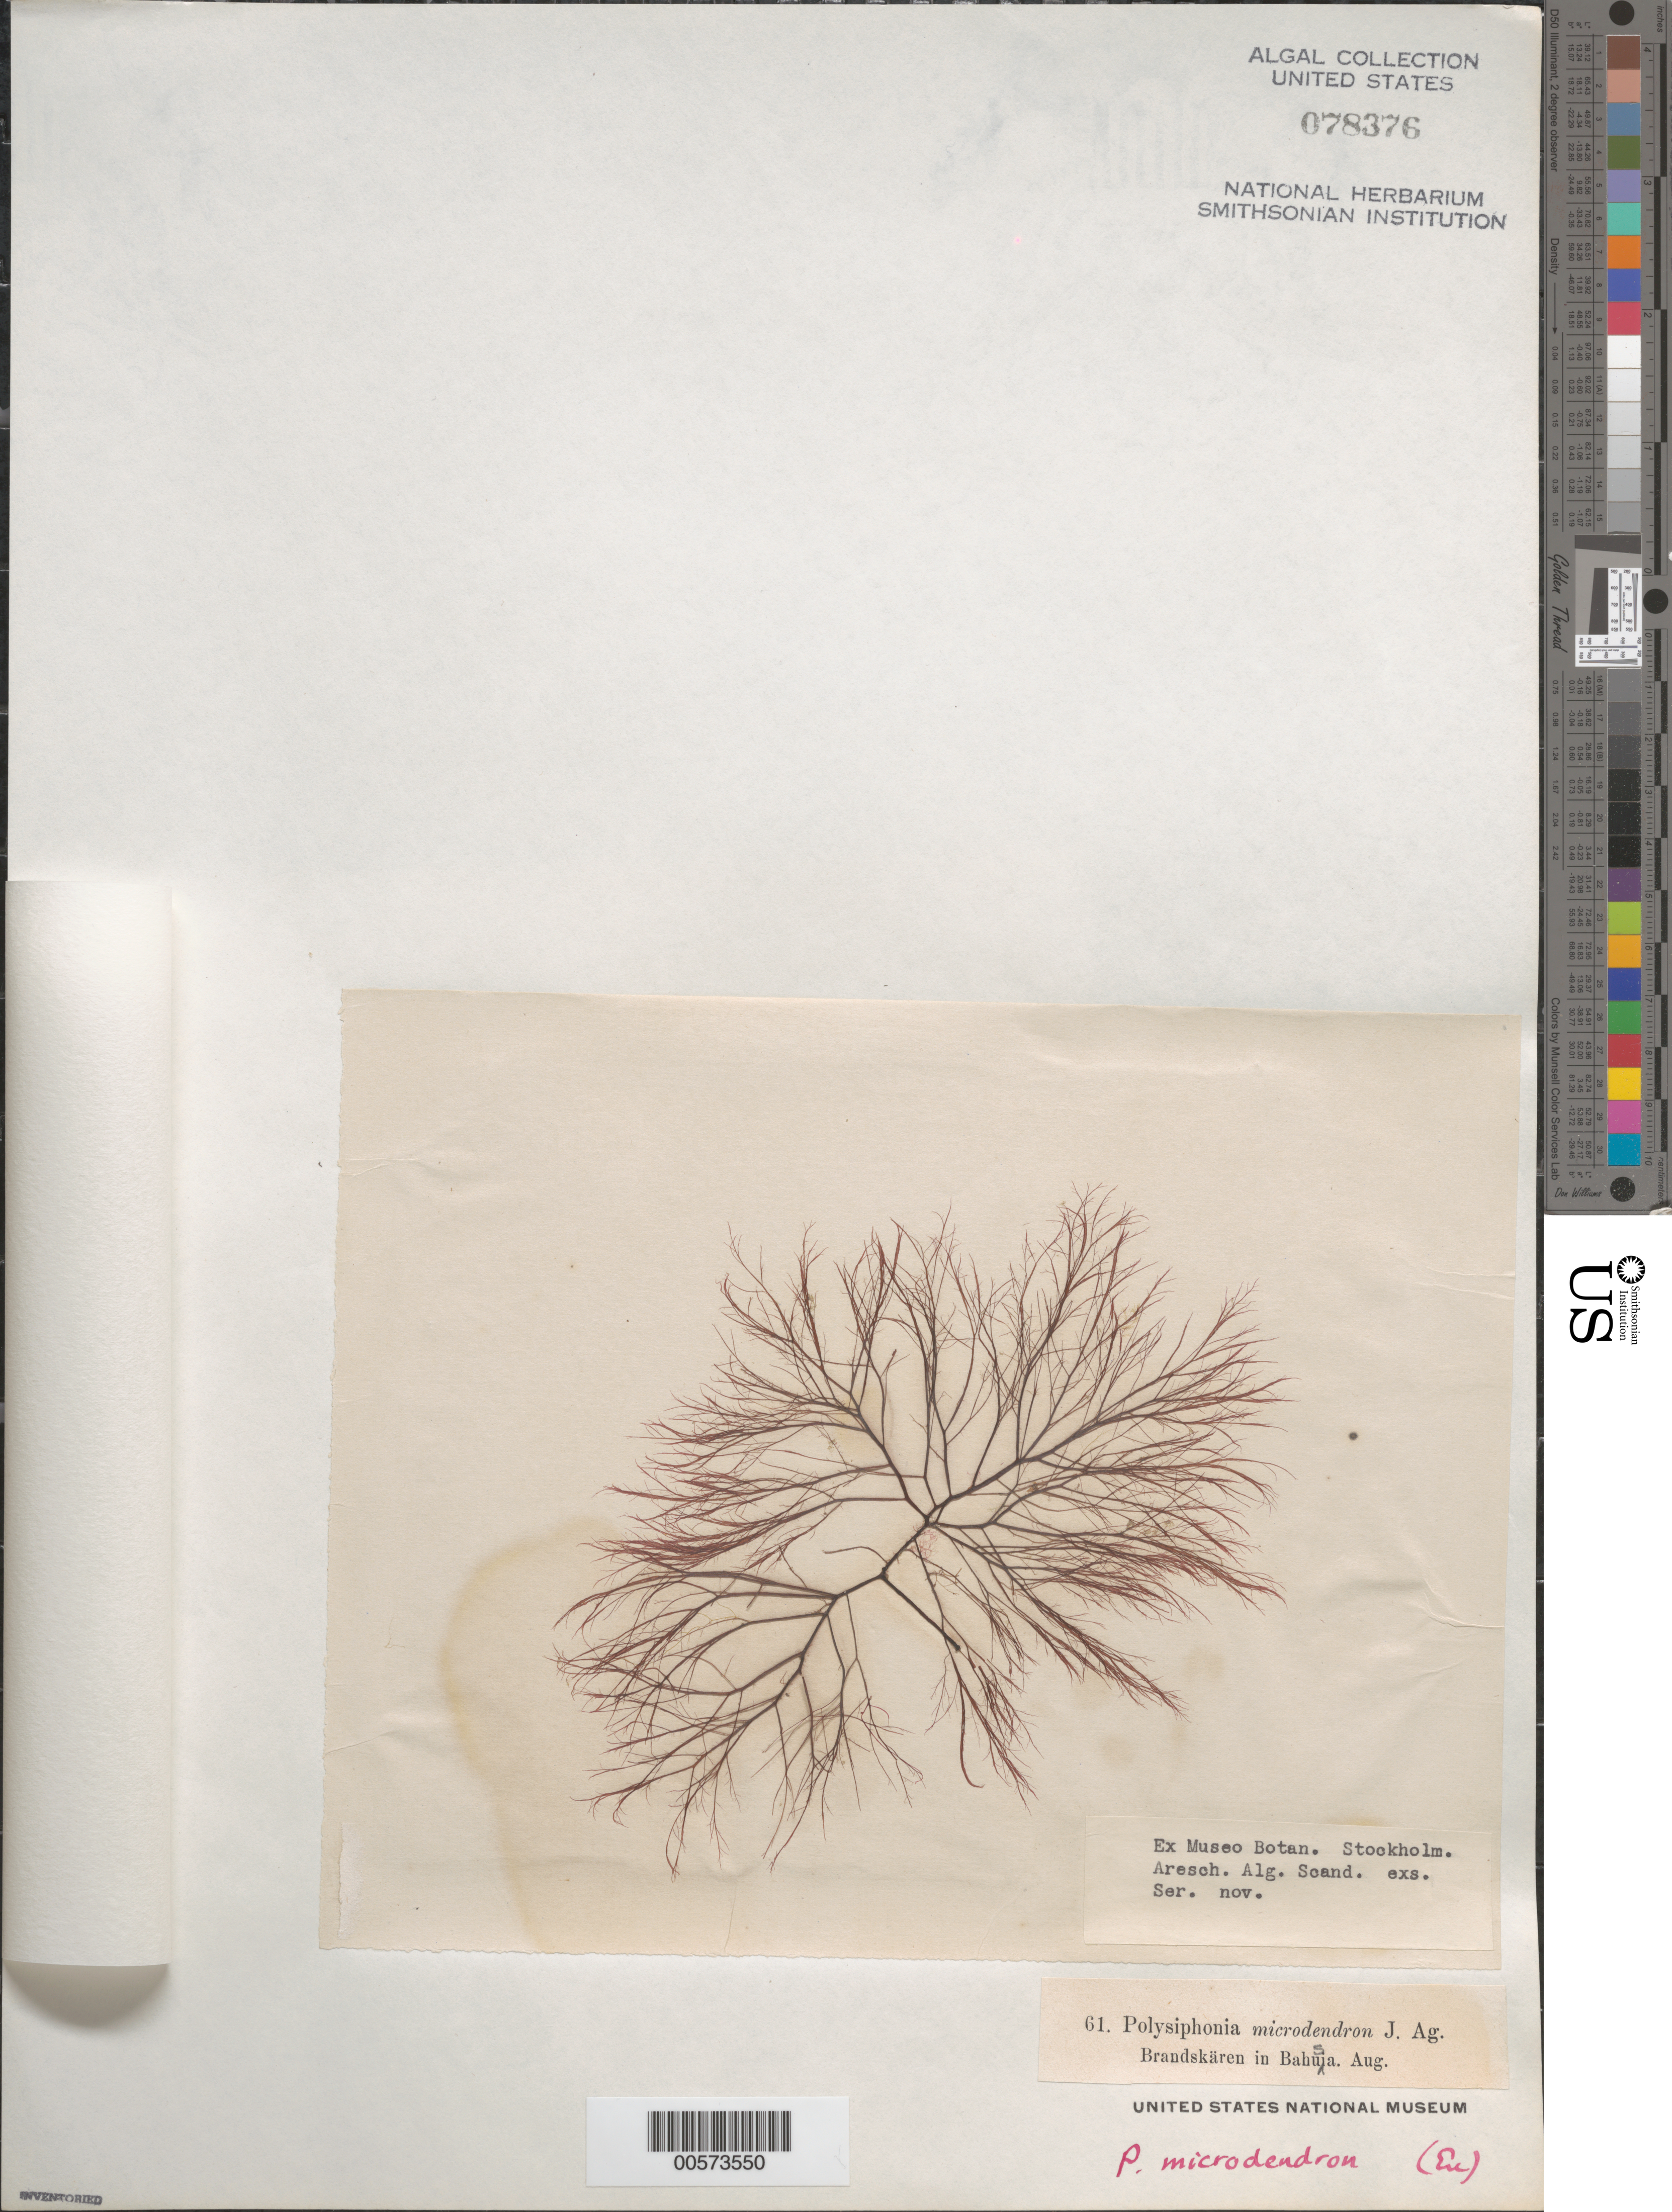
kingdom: Plantae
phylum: Rhodophyta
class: Florideophyceae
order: Ceramiales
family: Rhodomelaceae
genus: Carradoriella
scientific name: Carradoriella elongata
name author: (Hudson) Savoie & G.W. Saunders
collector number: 61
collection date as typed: Aug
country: Sweden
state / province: Västra Götaland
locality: Brandskaren, bohuslan (bahusia)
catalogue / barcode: US 78376